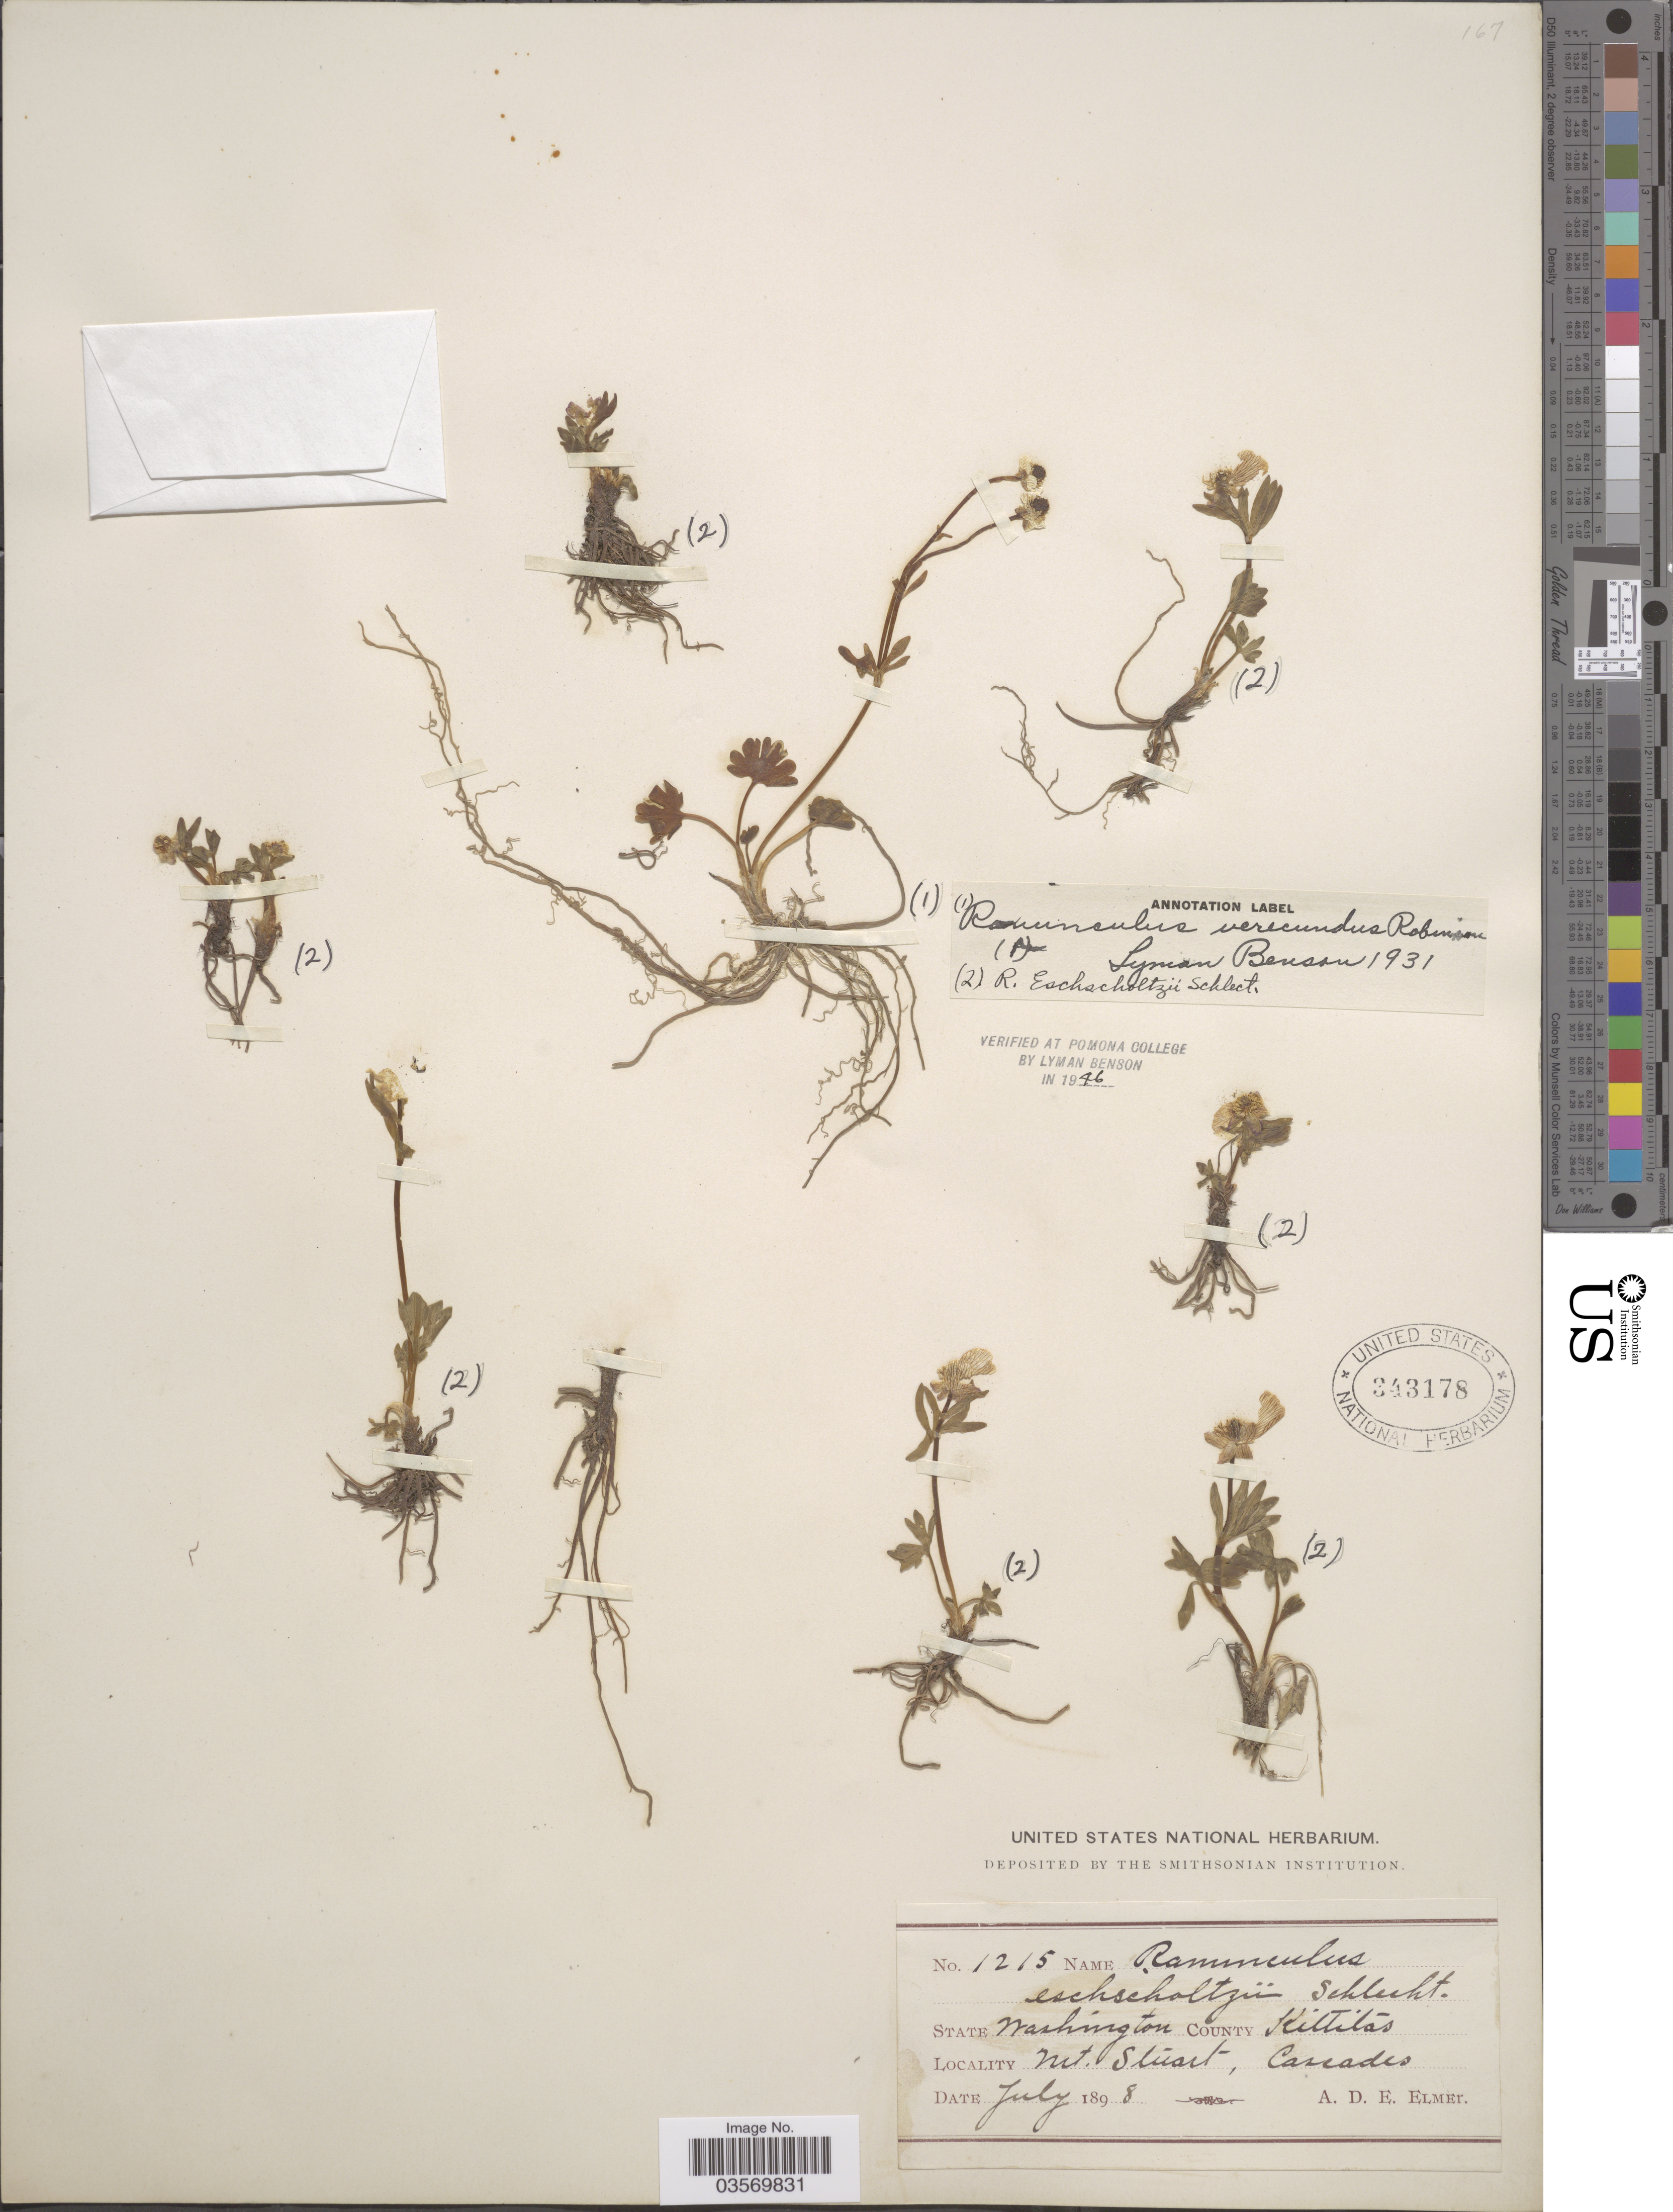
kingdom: Plantae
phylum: Tracheophyta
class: Magnoliopsida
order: Ranunculales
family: Ranunculaceae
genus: Ranunculus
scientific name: Ranunculus verecundus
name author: B.L. Rob.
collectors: A. D. E. Elmer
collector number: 1215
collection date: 1898-07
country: United States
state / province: Washington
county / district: Kittitas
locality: County Kittitas. Mt. Stuart, Cascades.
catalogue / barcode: US 343178